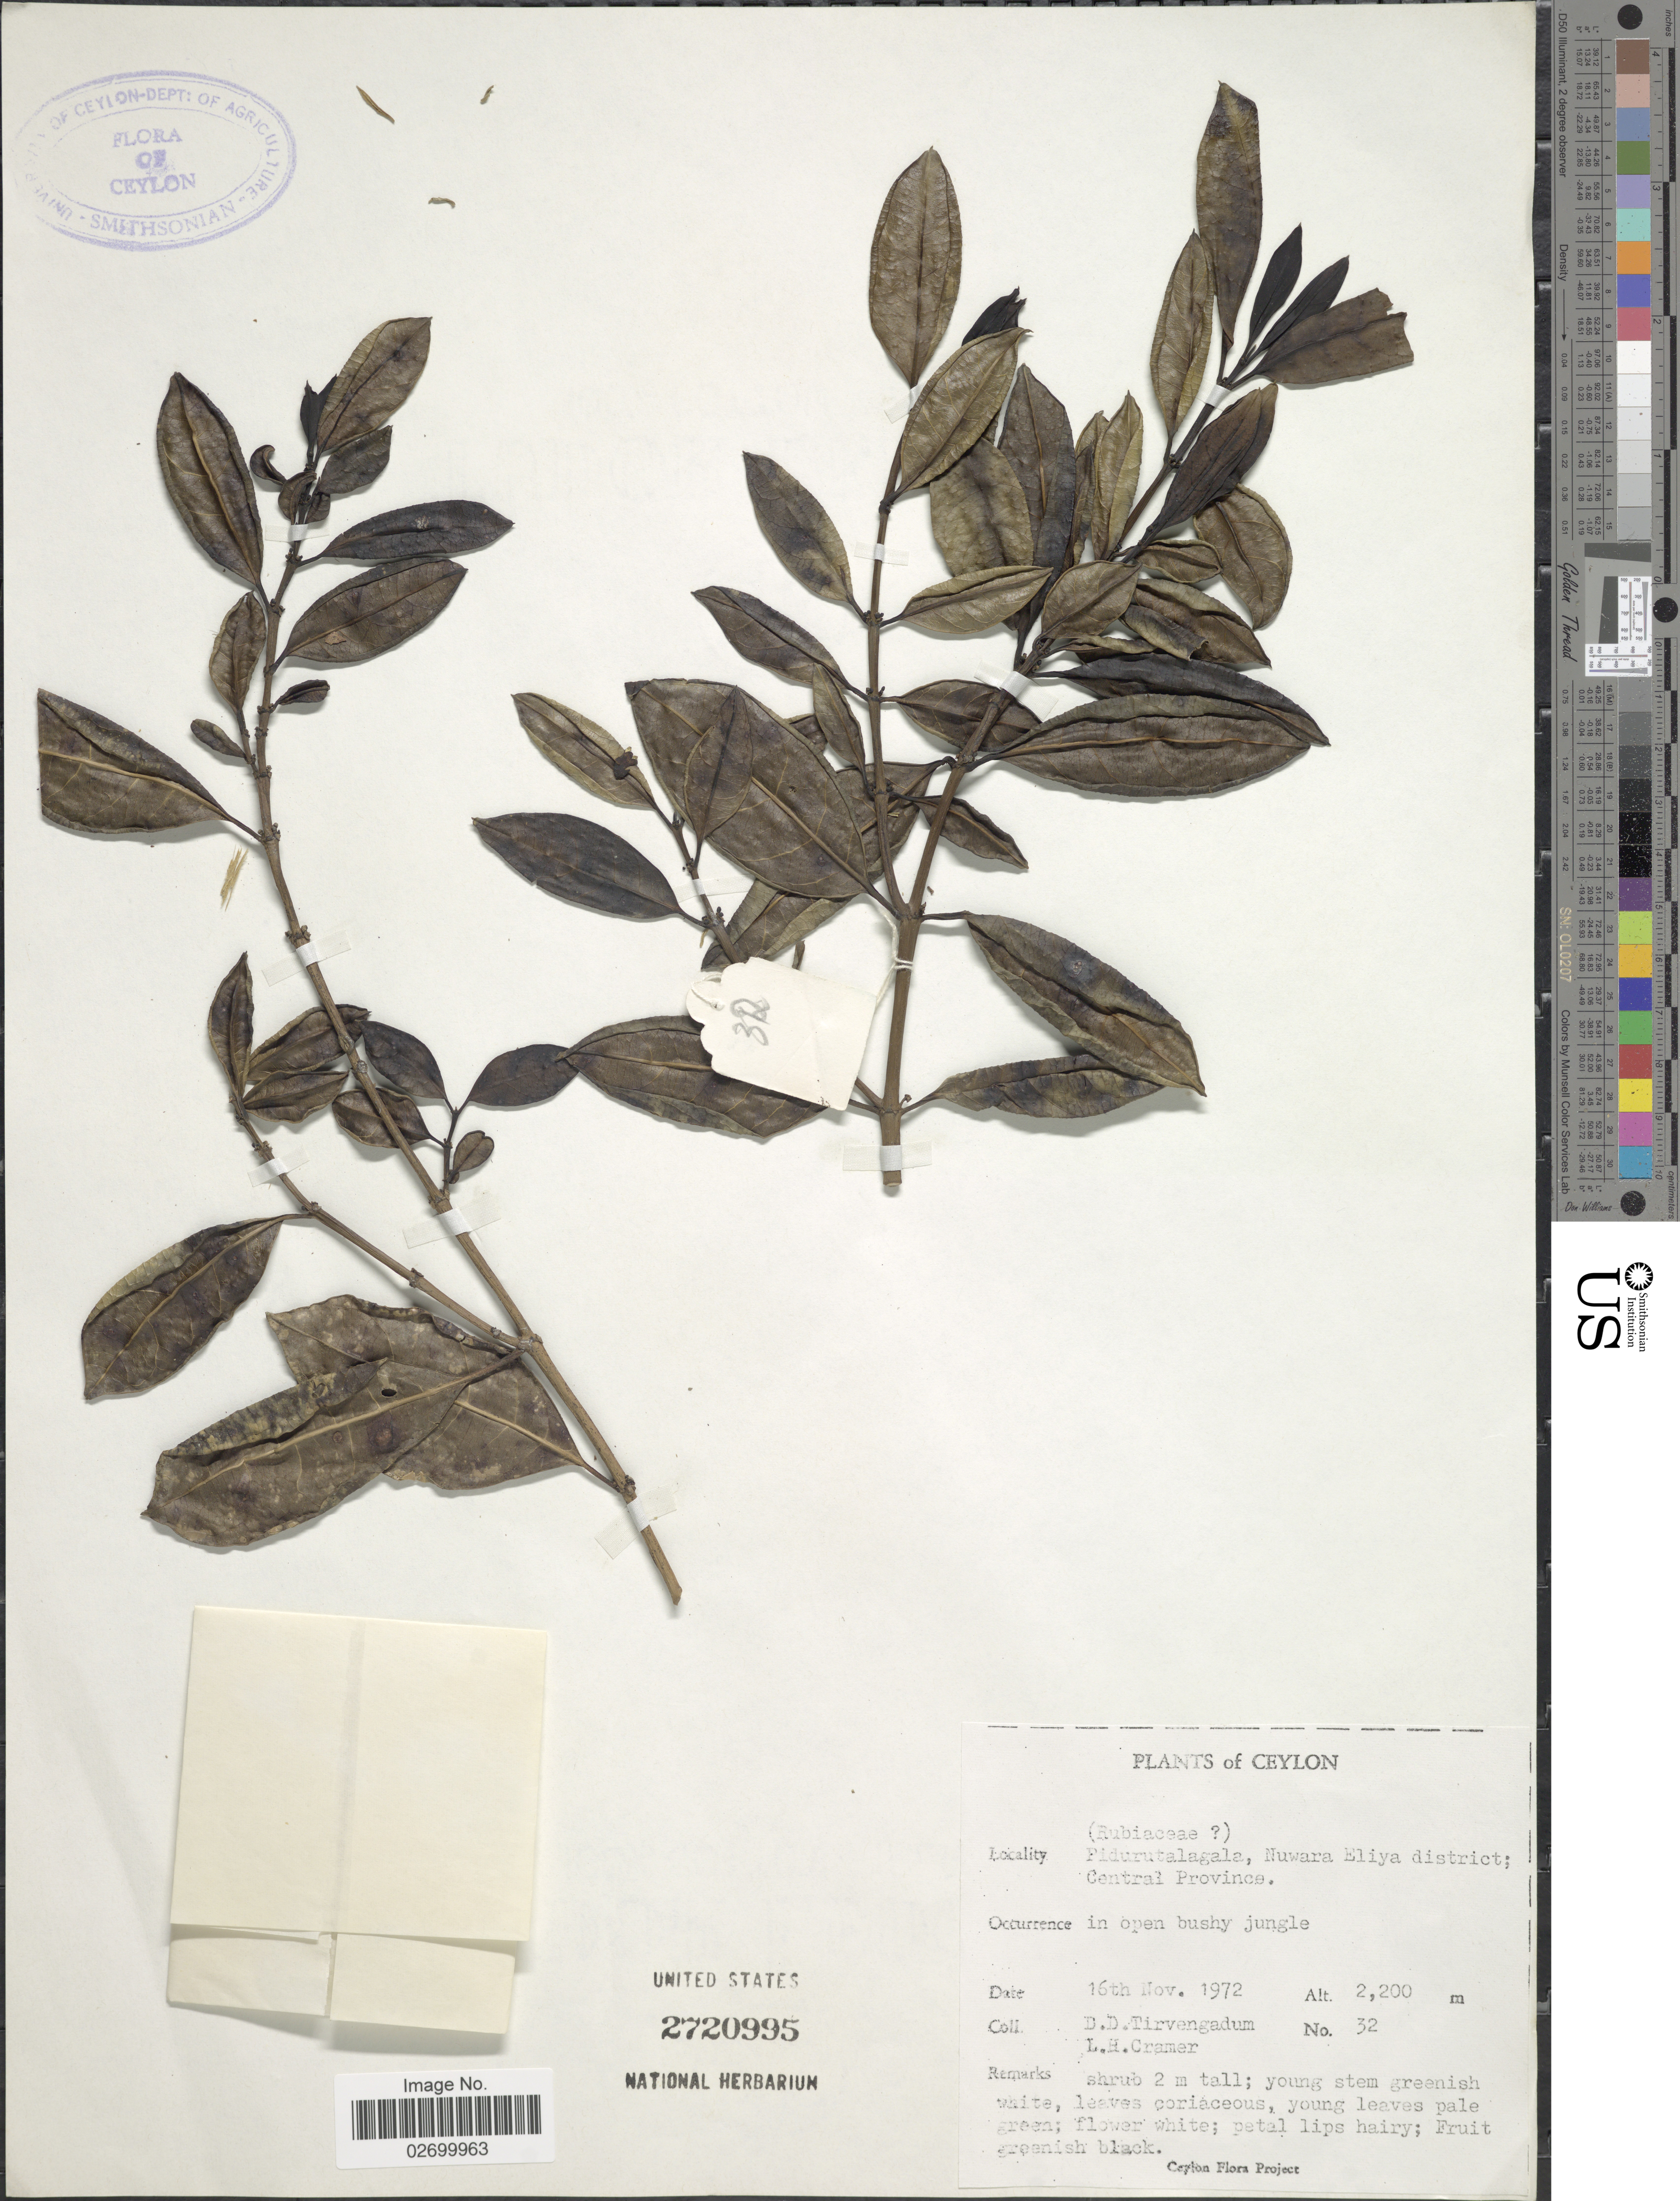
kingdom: Plantae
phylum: Tracheophyta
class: Magnoliopsida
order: Gentianales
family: Rubiaceae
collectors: D. Tirvengadum & L. H. Cramer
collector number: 32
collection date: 1972-11-16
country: Sri Lanka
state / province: Central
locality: Ceylon. Pidurutalagala, Nuwara Eliya district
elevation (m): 2200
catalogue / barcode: US 2720995